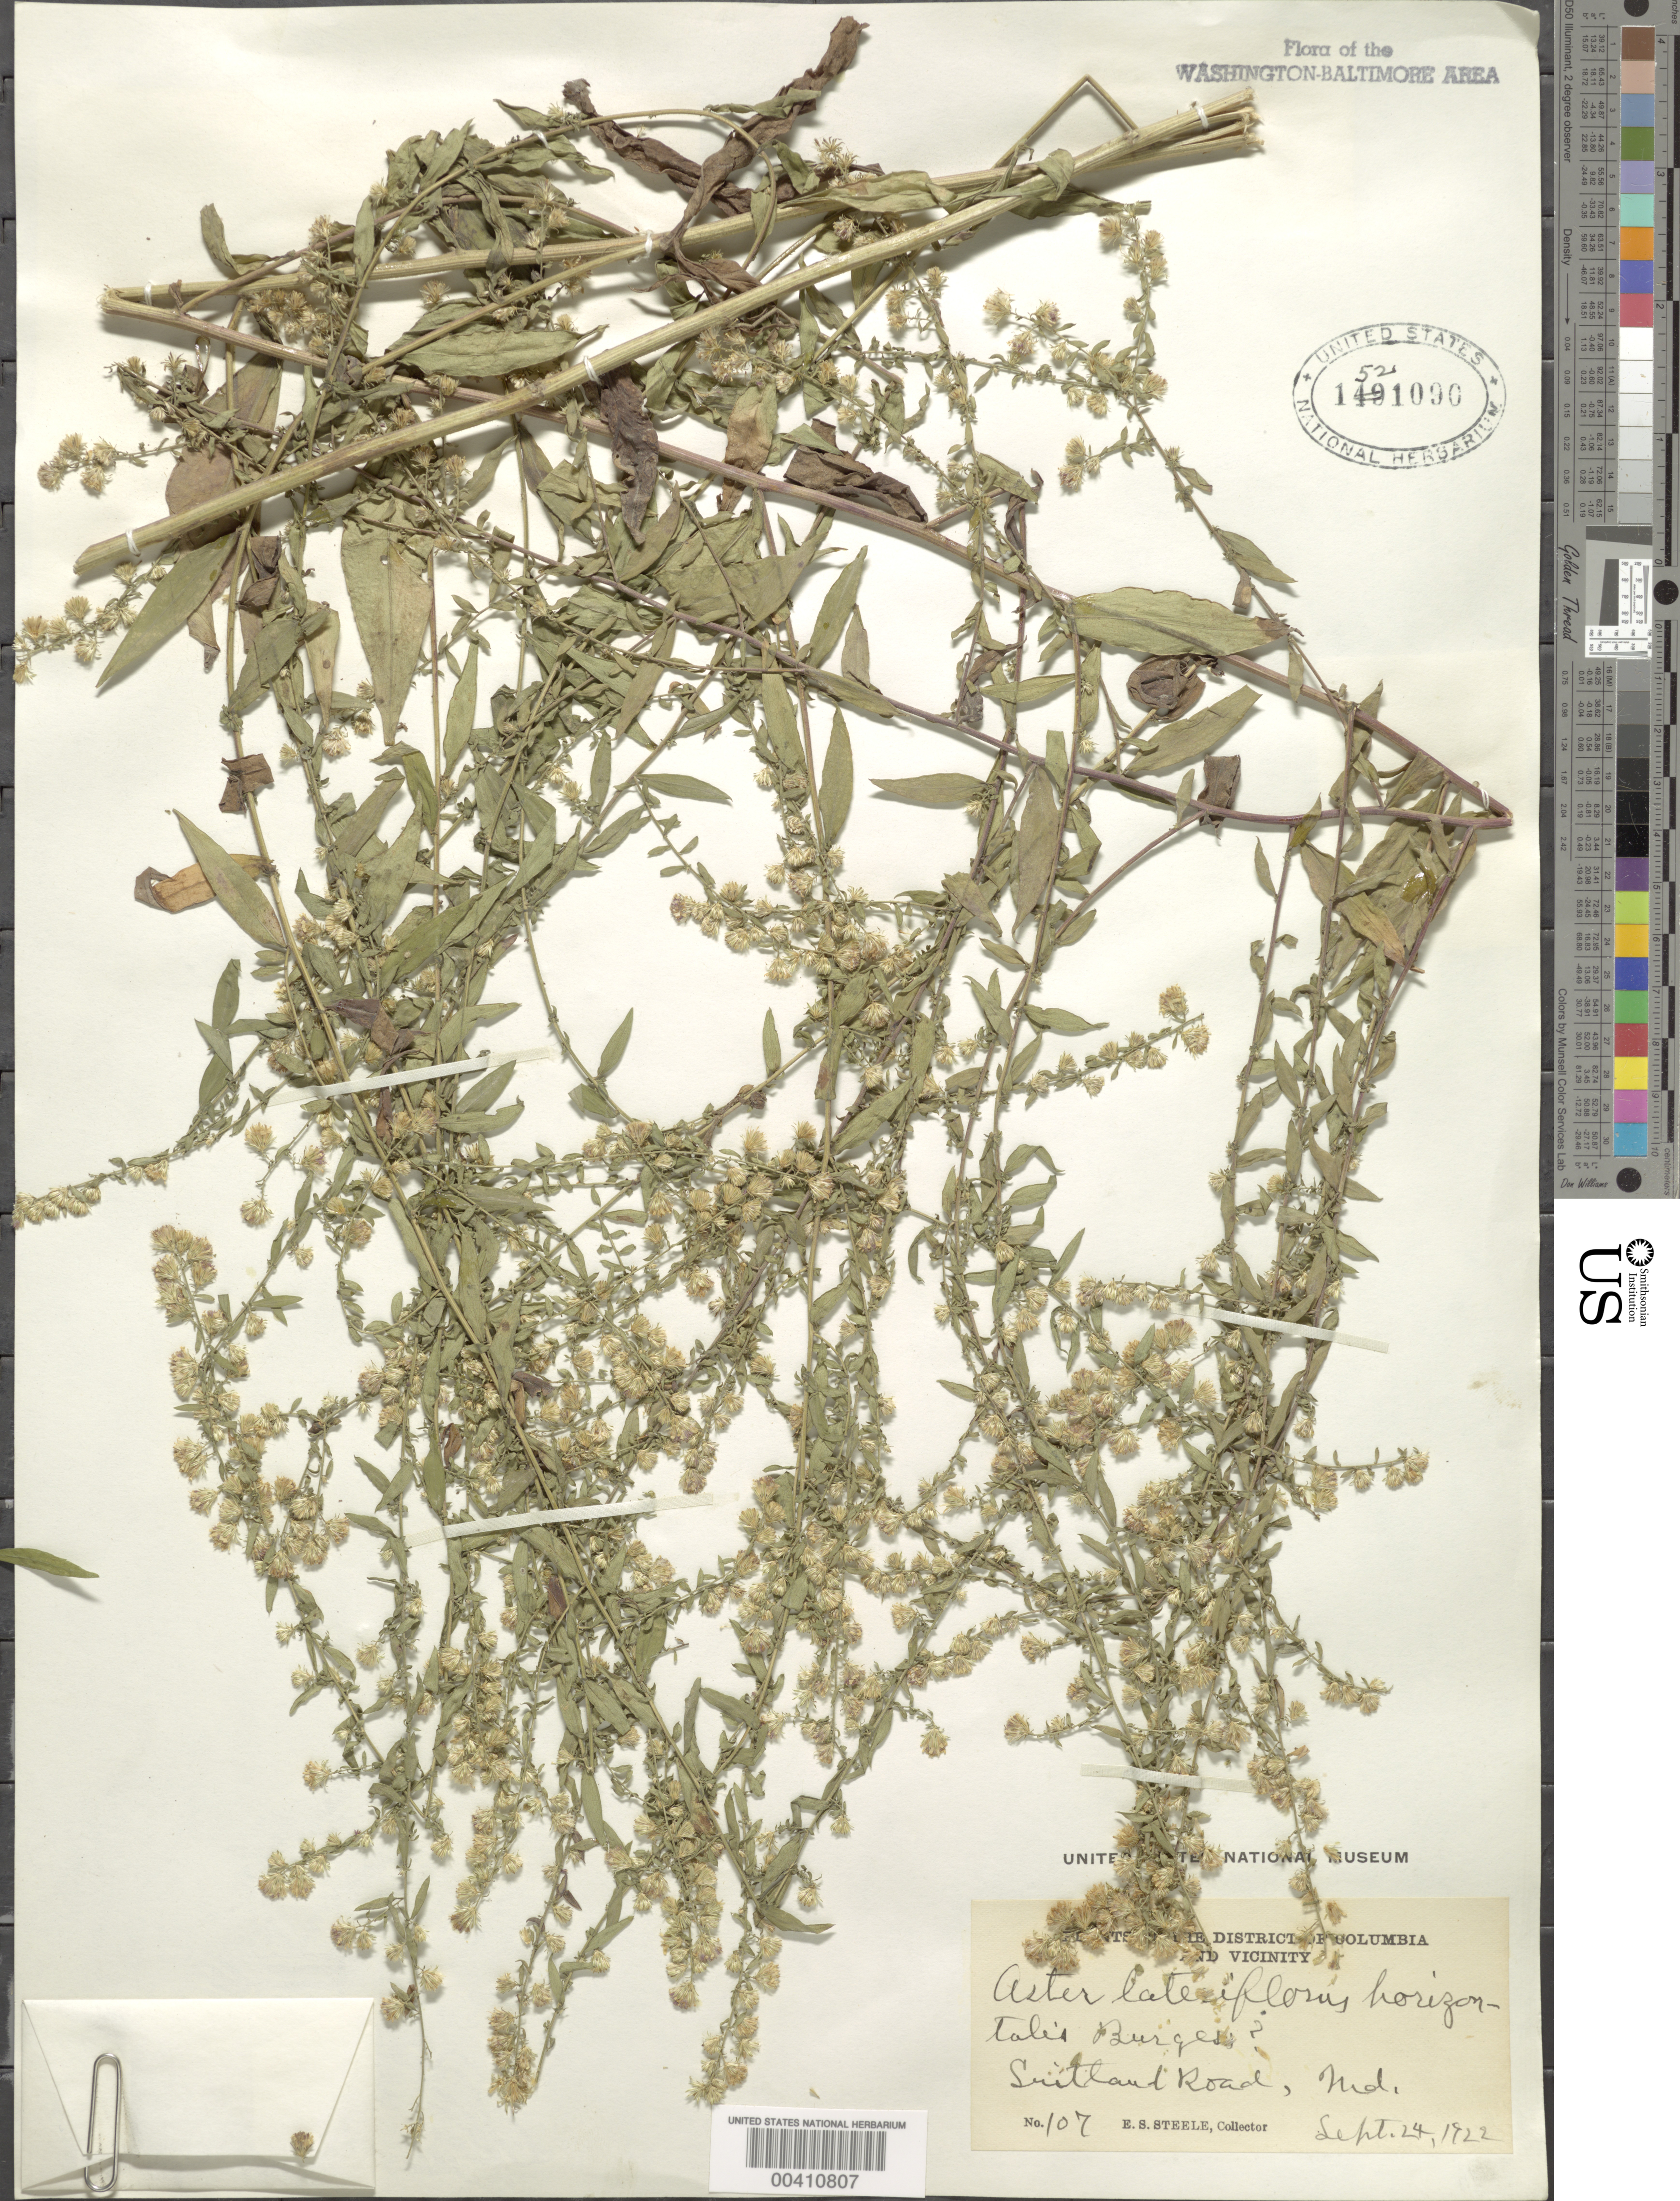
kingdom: Plantae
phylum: Tracheophyta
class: Magnoliopsida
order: Asterales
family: Asteraceae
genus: Symphyotrichum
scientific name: Symphyotrichum lateriflorum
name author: (L.) Á. Löve & D. Löve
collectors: E. Steele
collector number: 107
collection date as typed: Sept. 24, 1922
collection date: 1922-09-24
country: United States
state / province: Maryland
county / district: Prince George's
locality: Suitland Road, Md.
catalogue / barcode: US 1521090